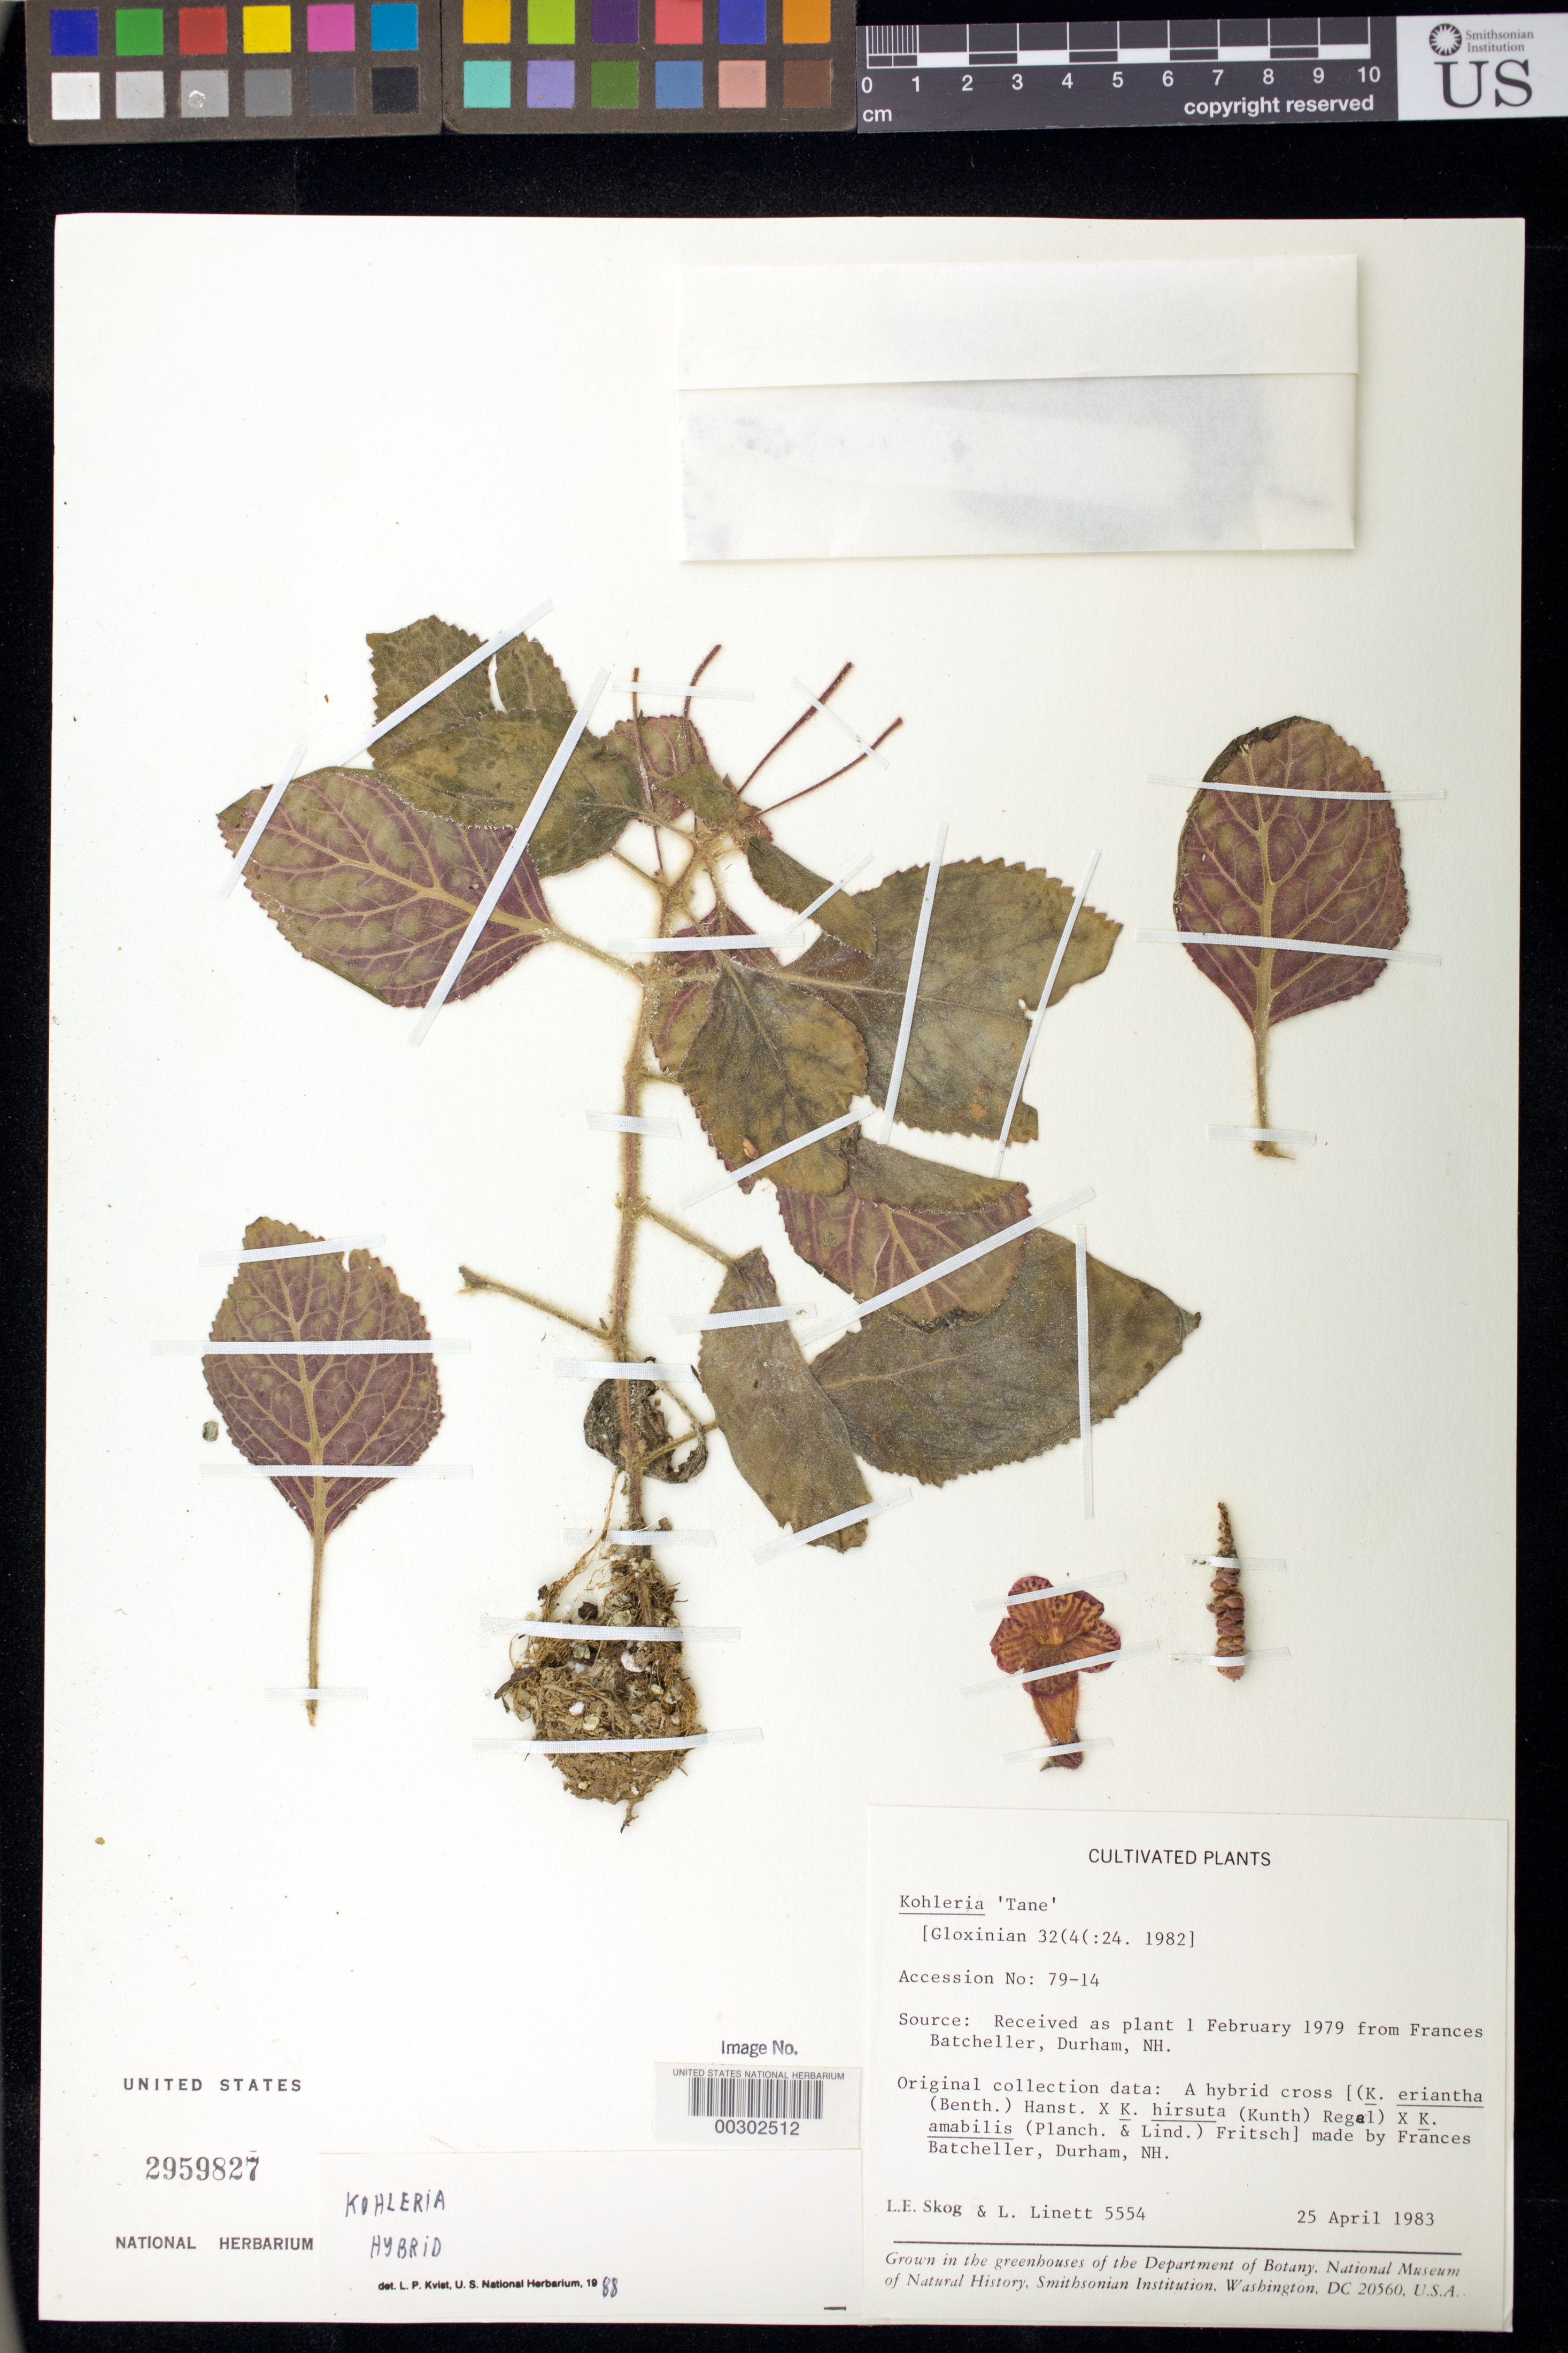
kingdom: Plantae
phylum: Tracheophyta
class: Magnoliopsida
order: Lamiales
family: Gesneriaceae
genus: Kohleria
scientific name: Kohleria 'Tane'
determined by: Kvist, L. P., (US), Smithsonian Institution - National Museum of Natural History (UNITED STATES)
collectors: L. E. Skog & L. Linett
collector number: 5554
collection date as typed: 25 Apr 1983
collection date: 1983-04-25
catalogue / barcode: US 2959827